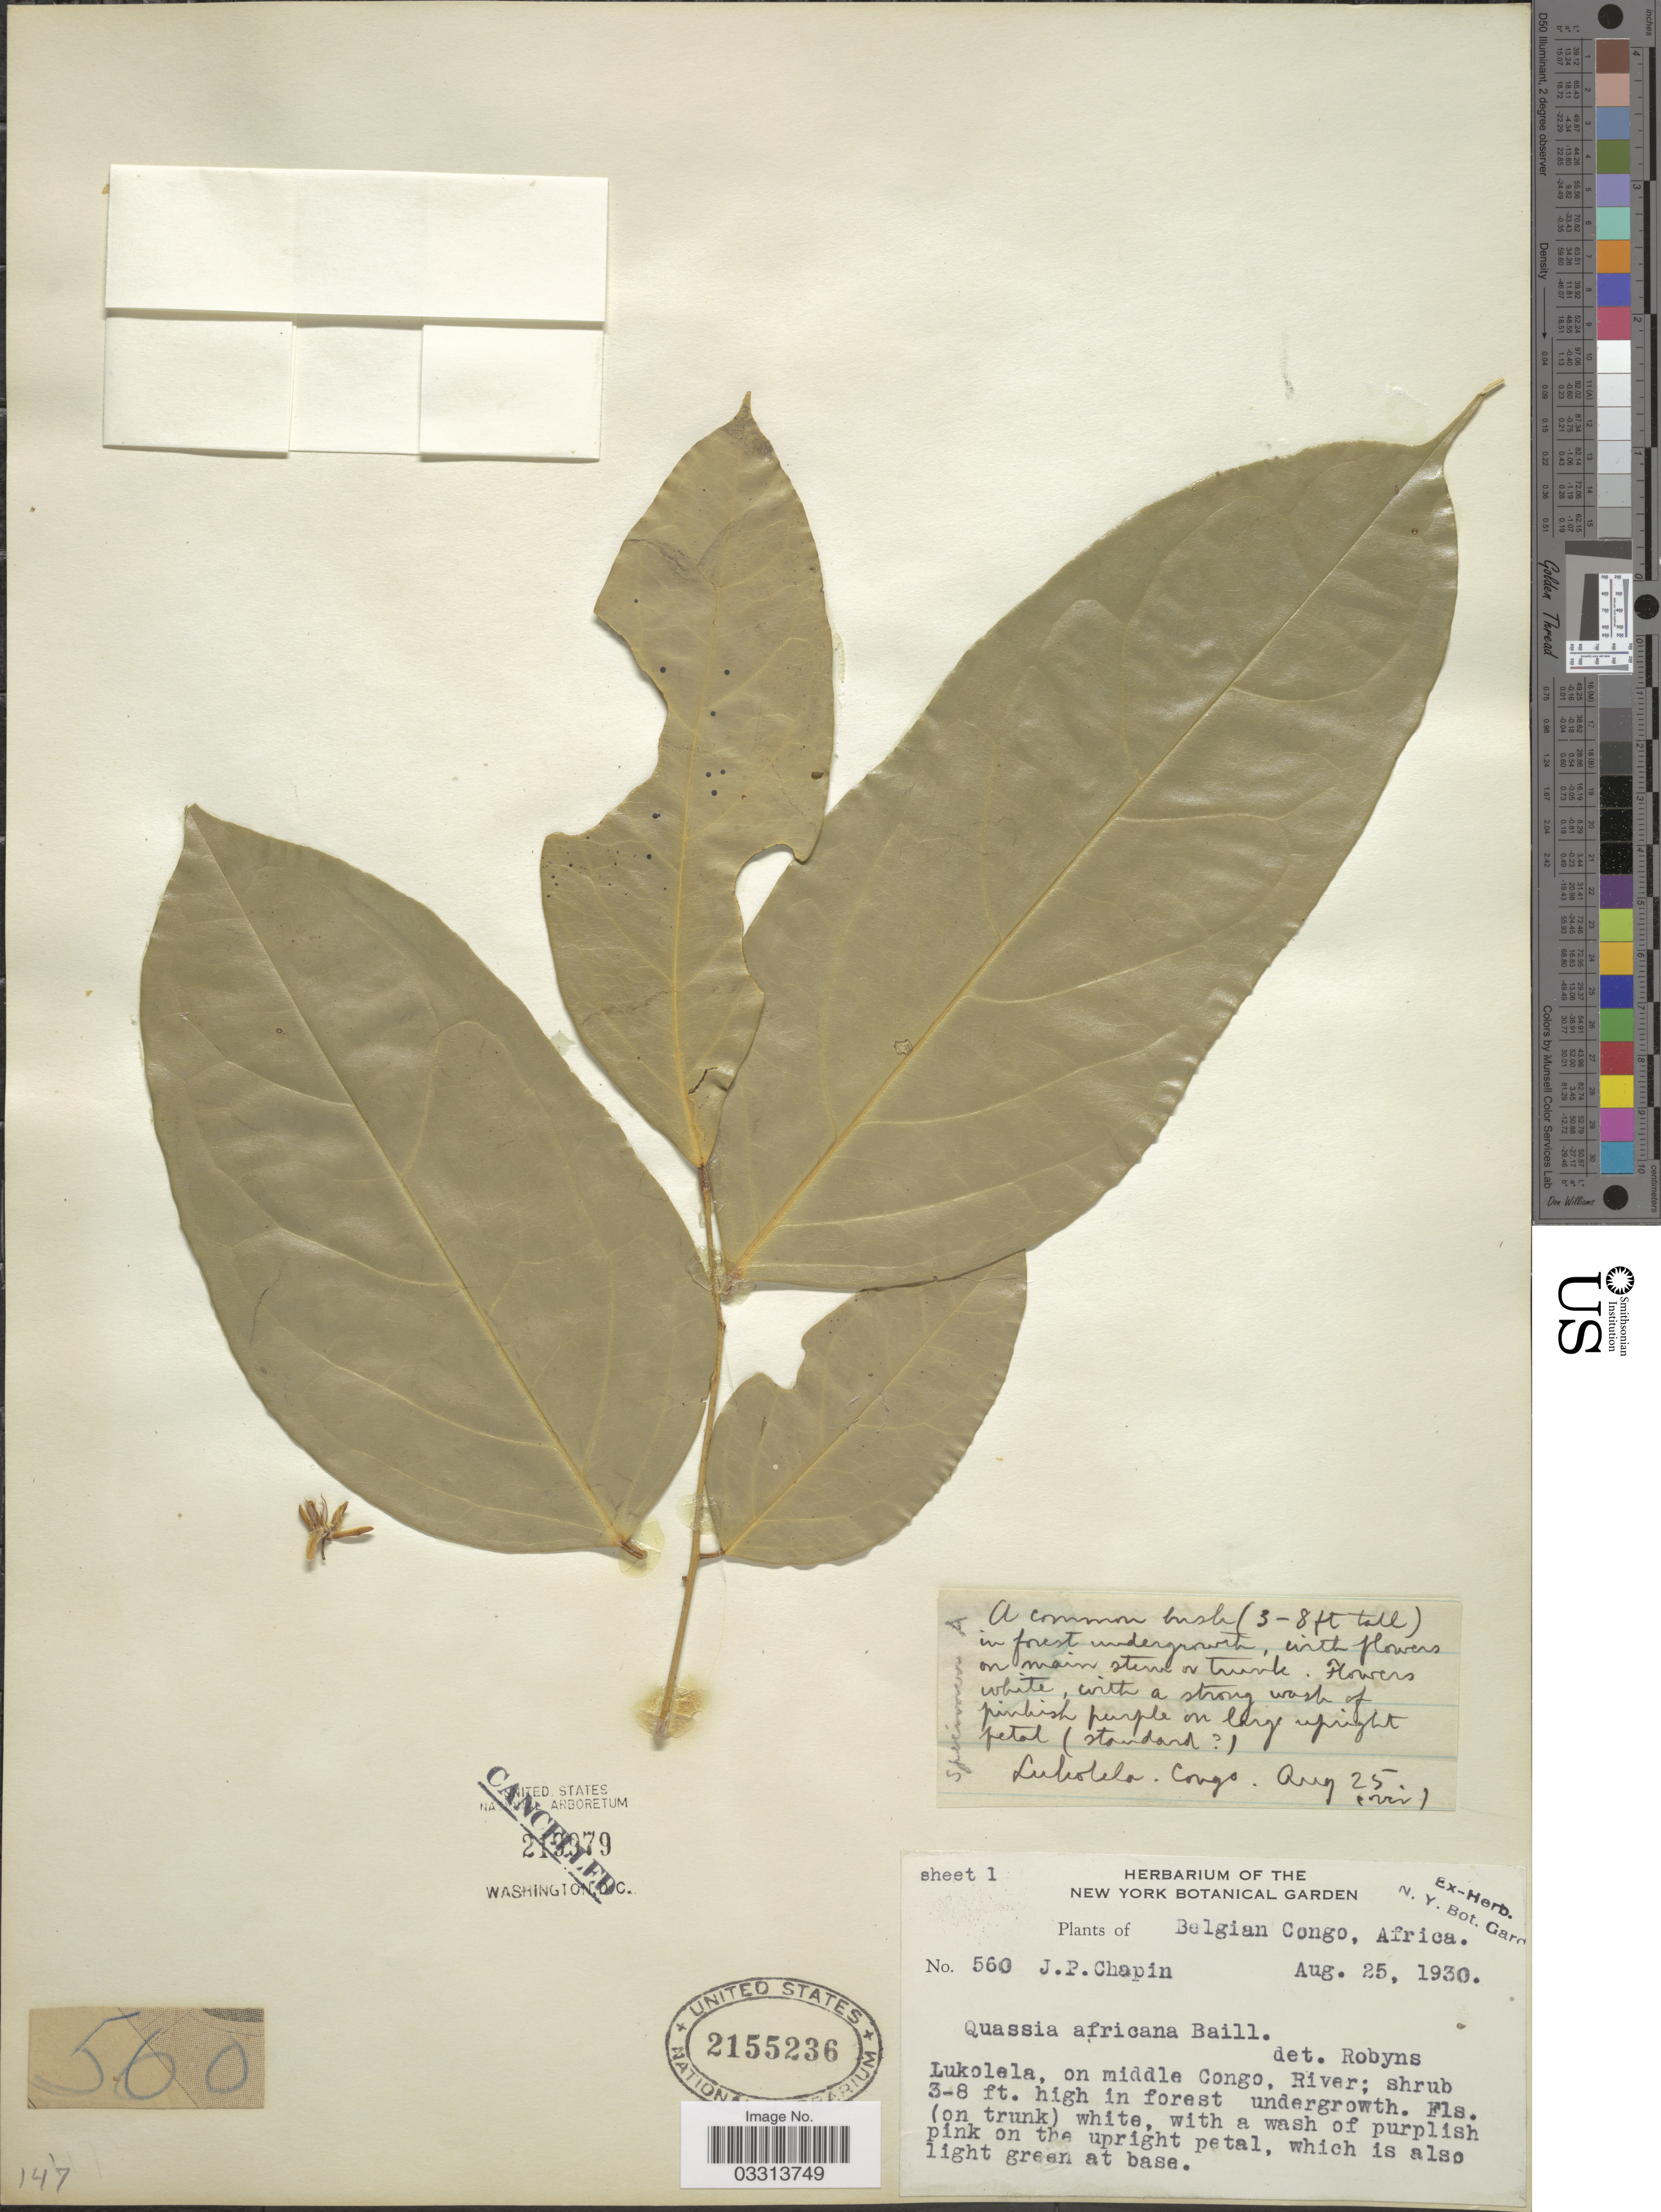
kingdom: Plantae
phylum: Tracheophyta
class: Magnoliopsida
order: Sapindales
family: Simaroubaceae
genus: Simaba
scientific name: Simaba africana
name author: Baill.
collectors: J. Chapin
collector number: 560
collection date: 1930-08-25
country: Congo, Democratic Republic of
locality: Belgian Congo, Lukolela, on middle Congo, River.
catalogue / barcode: US 2155236